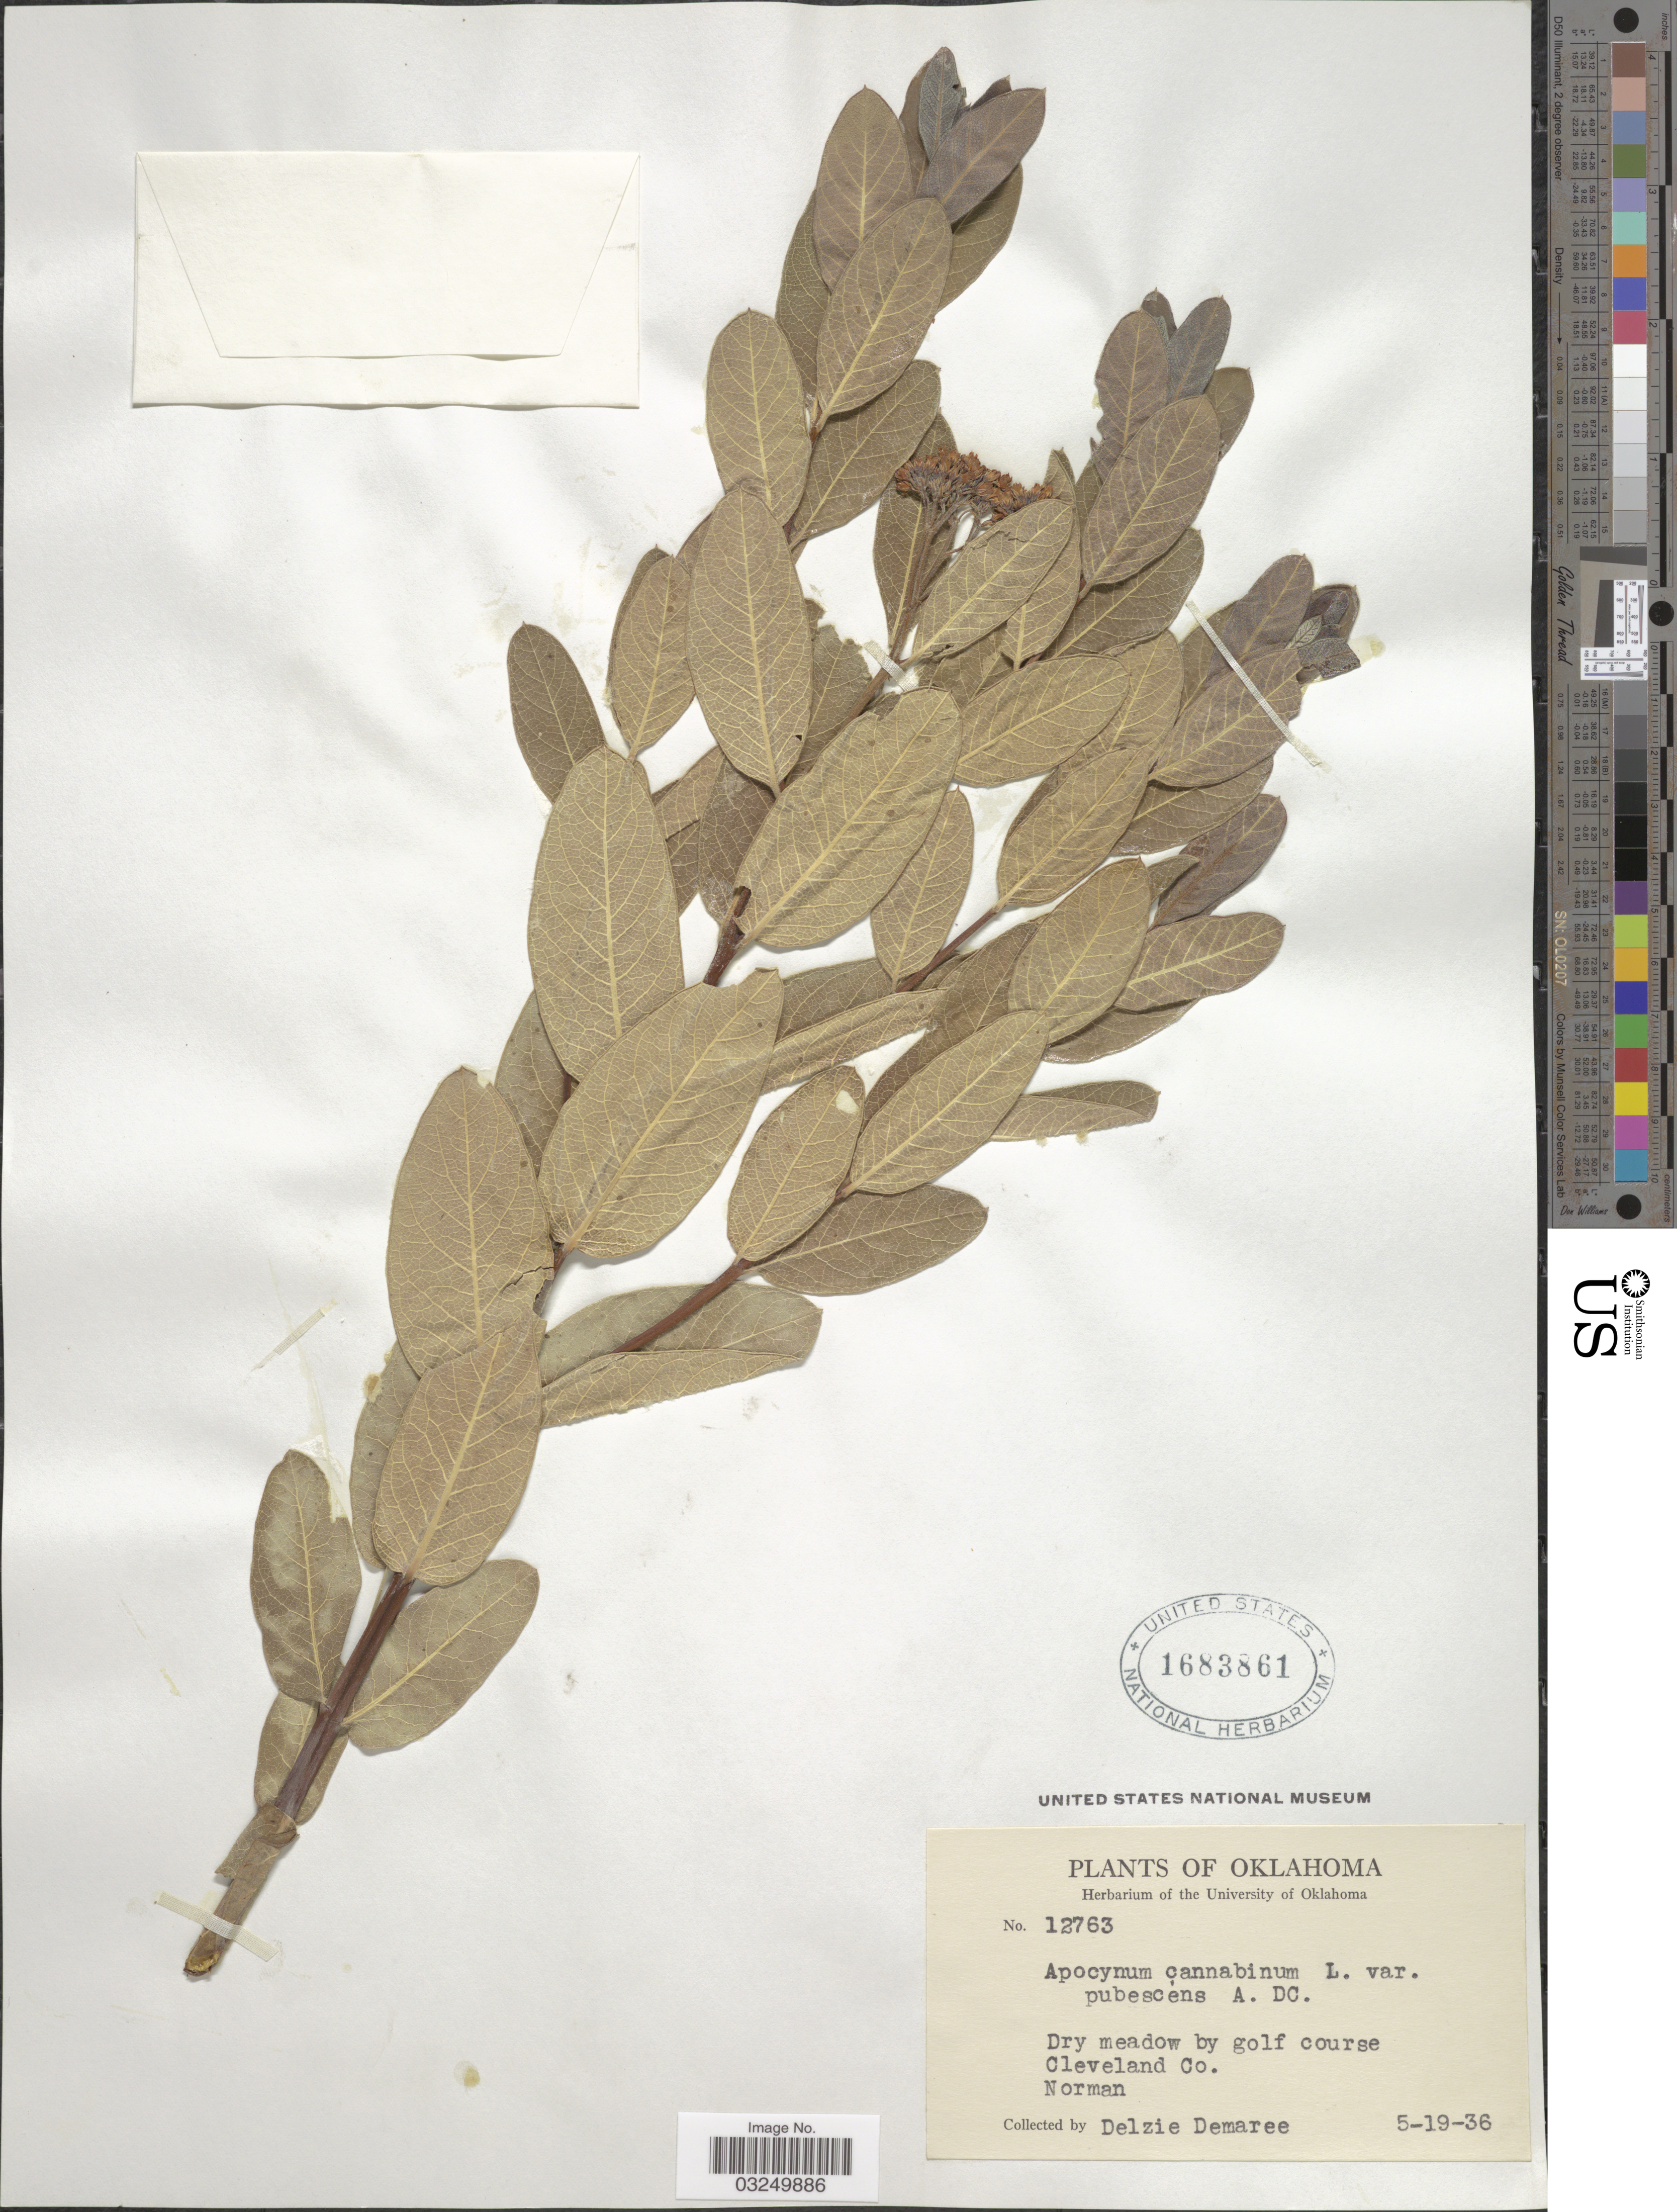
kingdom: Plantae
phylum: Tracheophyta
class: Magnoliopsida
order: Gentianales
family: Apocynaceae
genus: Apocynum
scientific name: Apocynum cannabinum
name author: L.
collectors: D. Demaree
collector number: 12763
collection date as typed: Transcribed d/m/y: 19/5/36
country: United States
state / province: Oklahoma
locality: By golf course. Cleveland Co. Norman.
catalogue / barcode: US 1683861